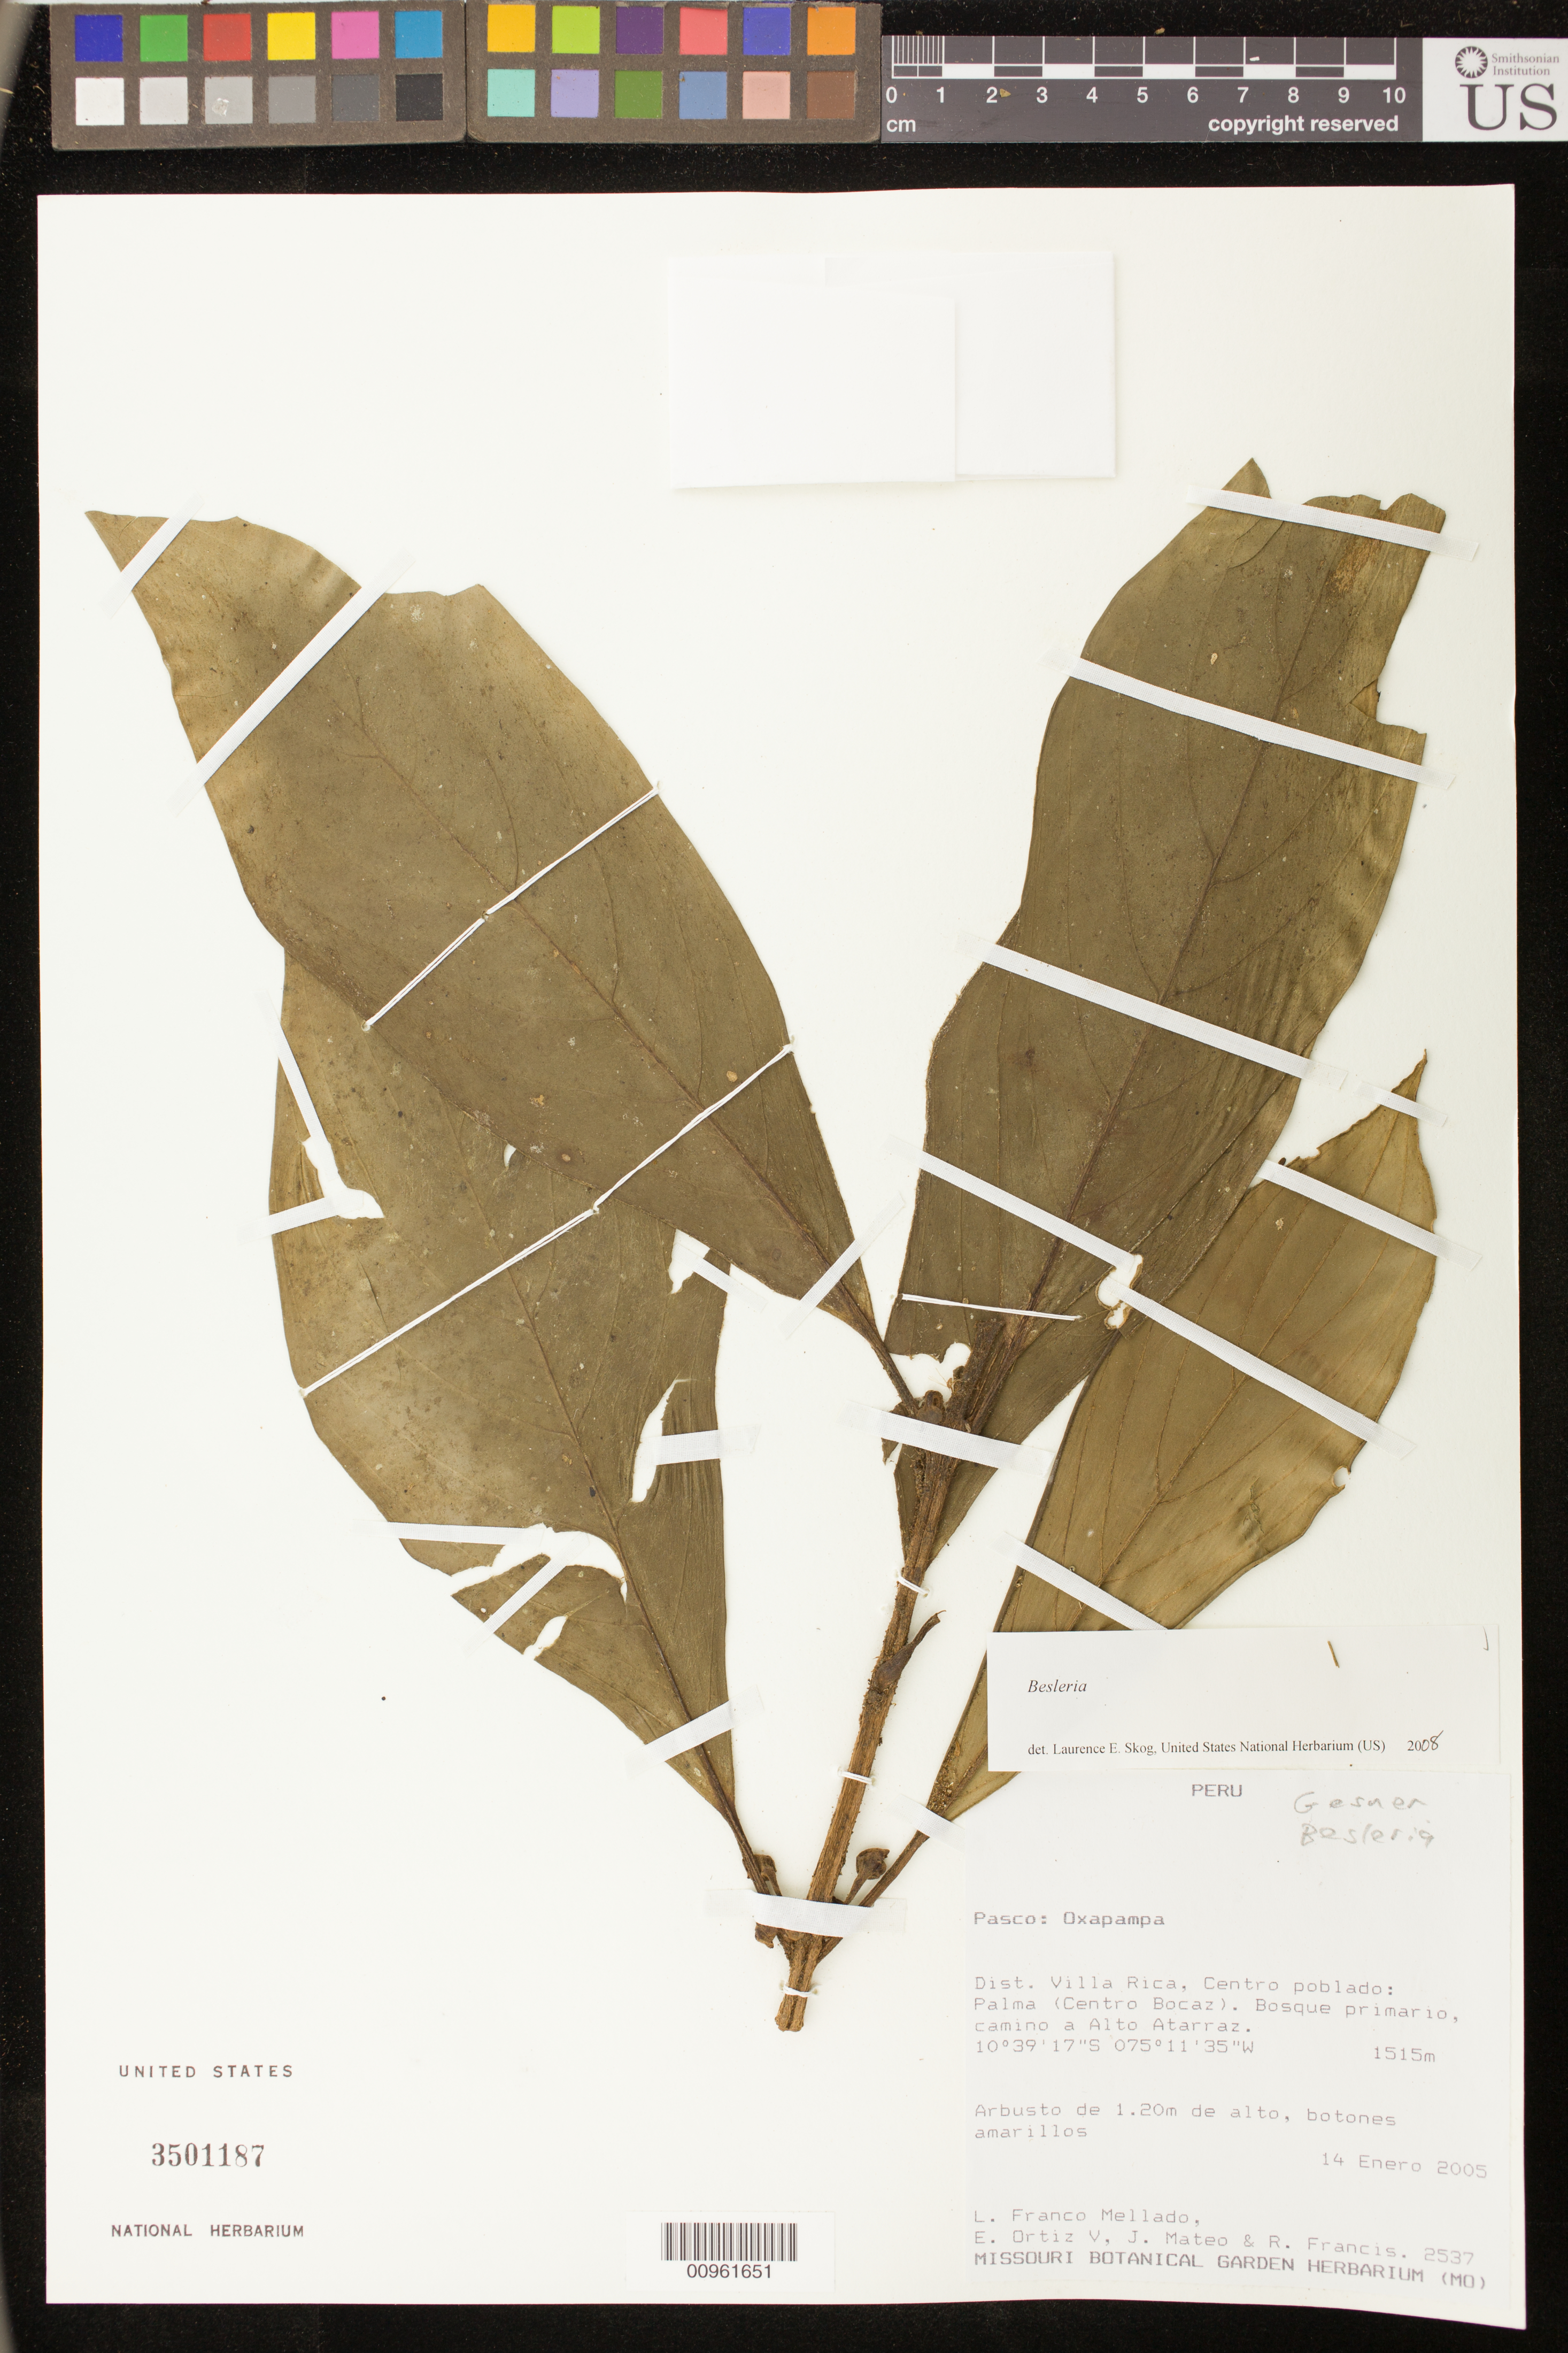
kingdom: Plantae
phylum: Tracheophyta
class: Magnoliopsida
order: Lamiales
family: Gesneriaceae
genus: Besleria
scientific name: Besleria sp.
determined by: Skog, Laurence E.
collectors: L. Franco Mellado & et al.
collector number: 2537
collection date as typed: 14 Jan 2005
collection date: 2005-01-14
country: Peru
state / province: Pasco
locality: Pasco: Oxapampa. Dist. Villa Rica, Centro poblado: Palma (Centro Bocaz), camino a Alto Atarraz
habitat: Bosque primario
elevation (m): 1515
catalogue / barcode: US 3501187